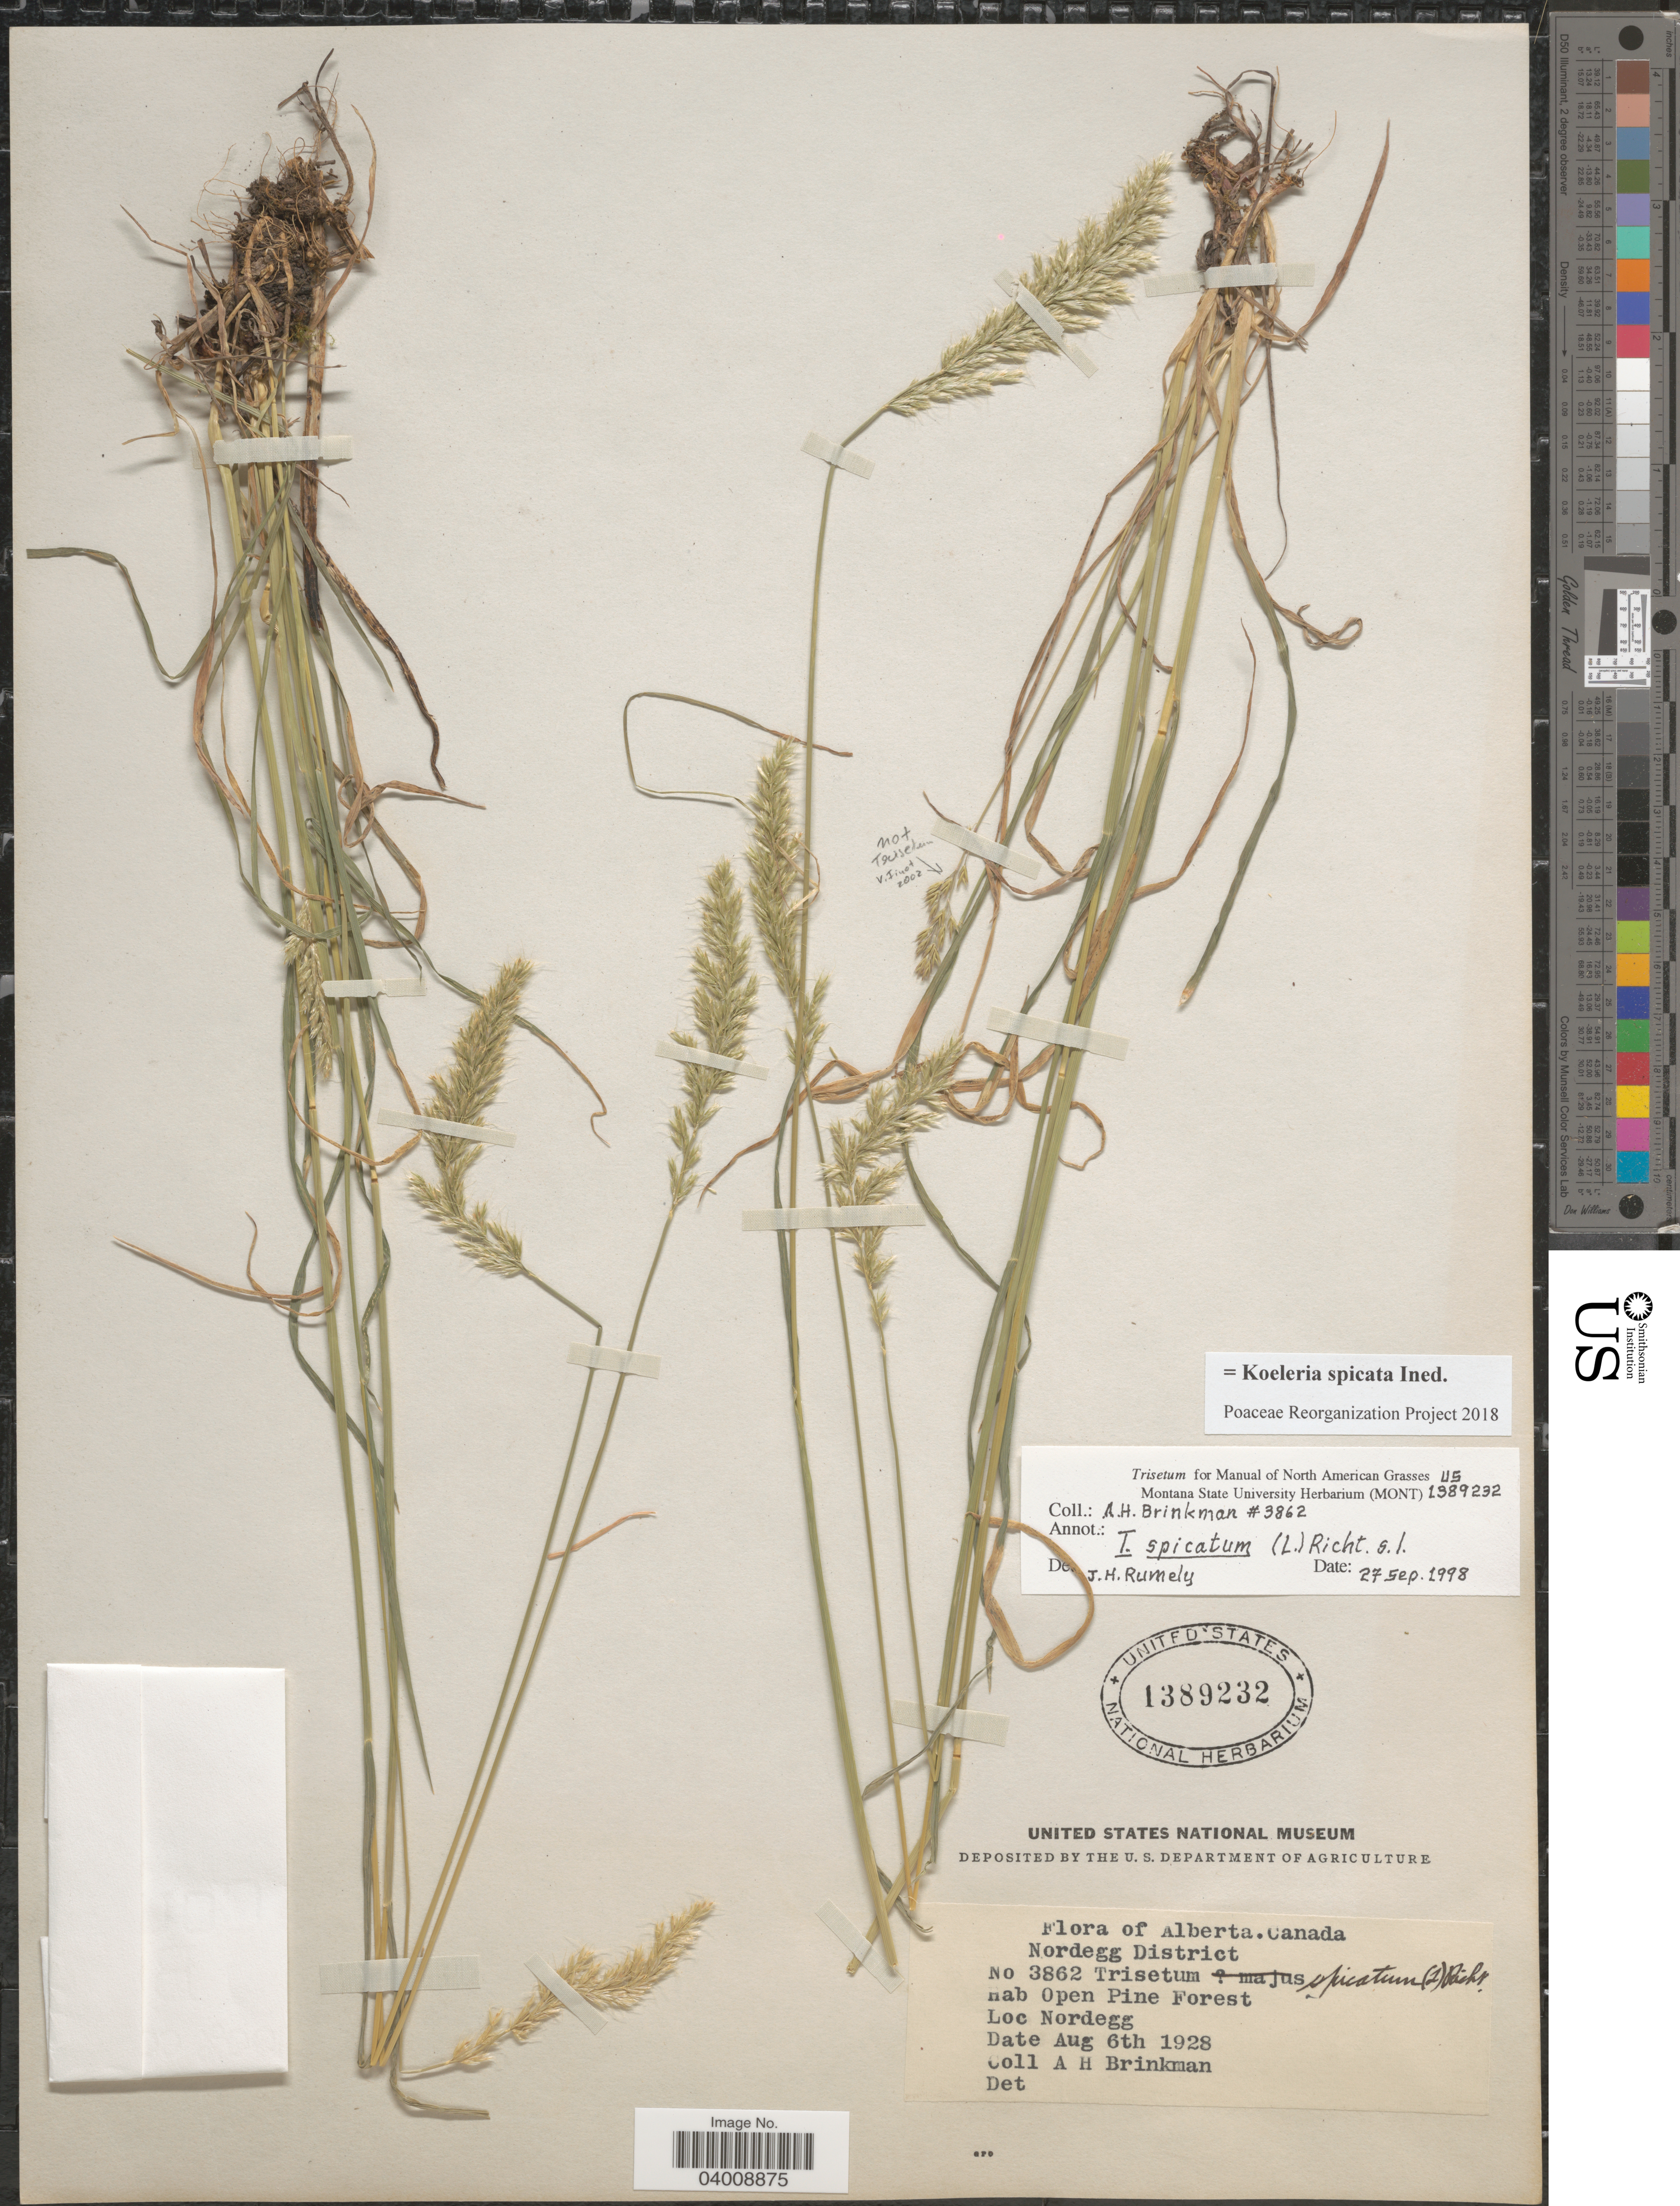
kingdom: Plantae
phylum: Tracheophyta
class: Liliopsida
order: Poales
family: Poaceae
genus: Koeleria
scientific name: Koeleria spicata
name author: (L.) Barberá et al.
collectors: A. Brinkman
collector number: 3862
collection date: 1928-08-06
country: Canada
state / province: Alberta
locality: Nordegg District. Nordegg.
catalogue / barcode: US 1389232